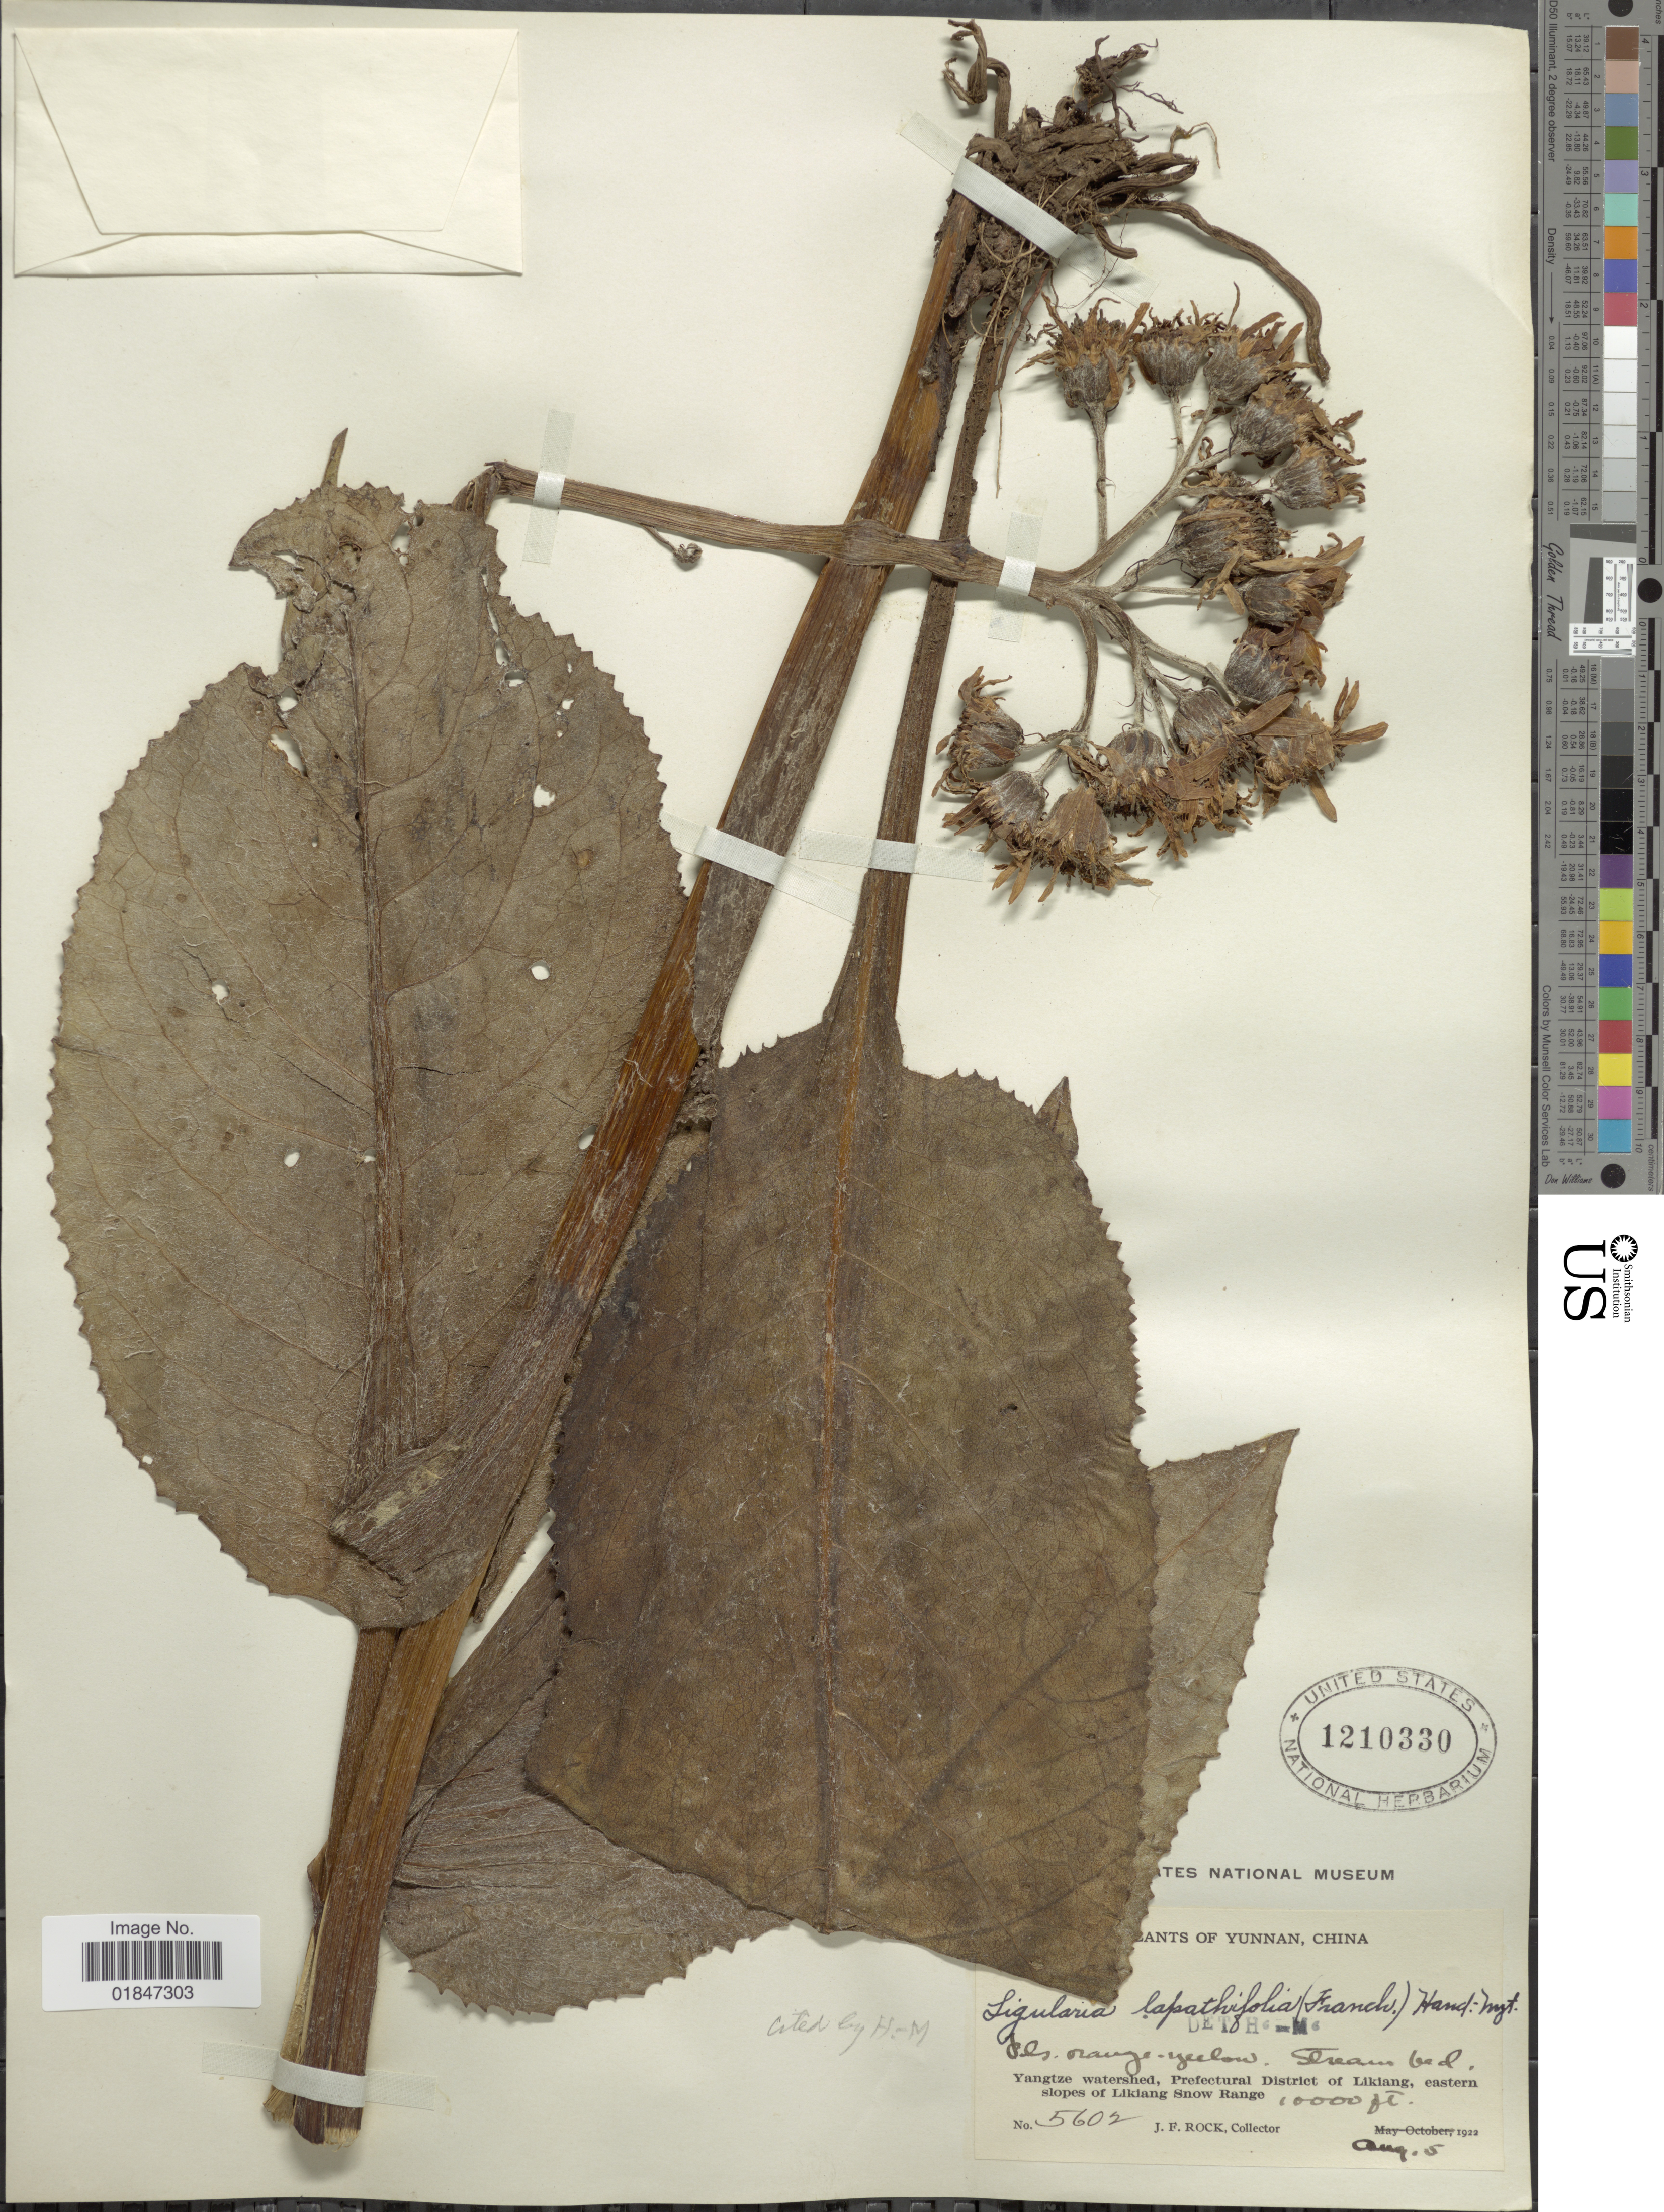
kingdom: Plantae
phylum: Tracheophyta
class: Magnoliopsida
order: Asterales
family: Asteraceae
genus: Ligularia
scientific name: Ligularia lapathifolia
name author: (Franch.) Hand.-Mazz.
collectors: J. Rock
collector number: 5602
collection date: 1922-08-05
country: China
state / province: Yunnan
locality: Yunnan, China. Yangtze watershed, Prefectual District of Likiang, eastern slopes of Likiang Snow Range.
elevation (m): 3048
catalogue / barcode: US 1210330